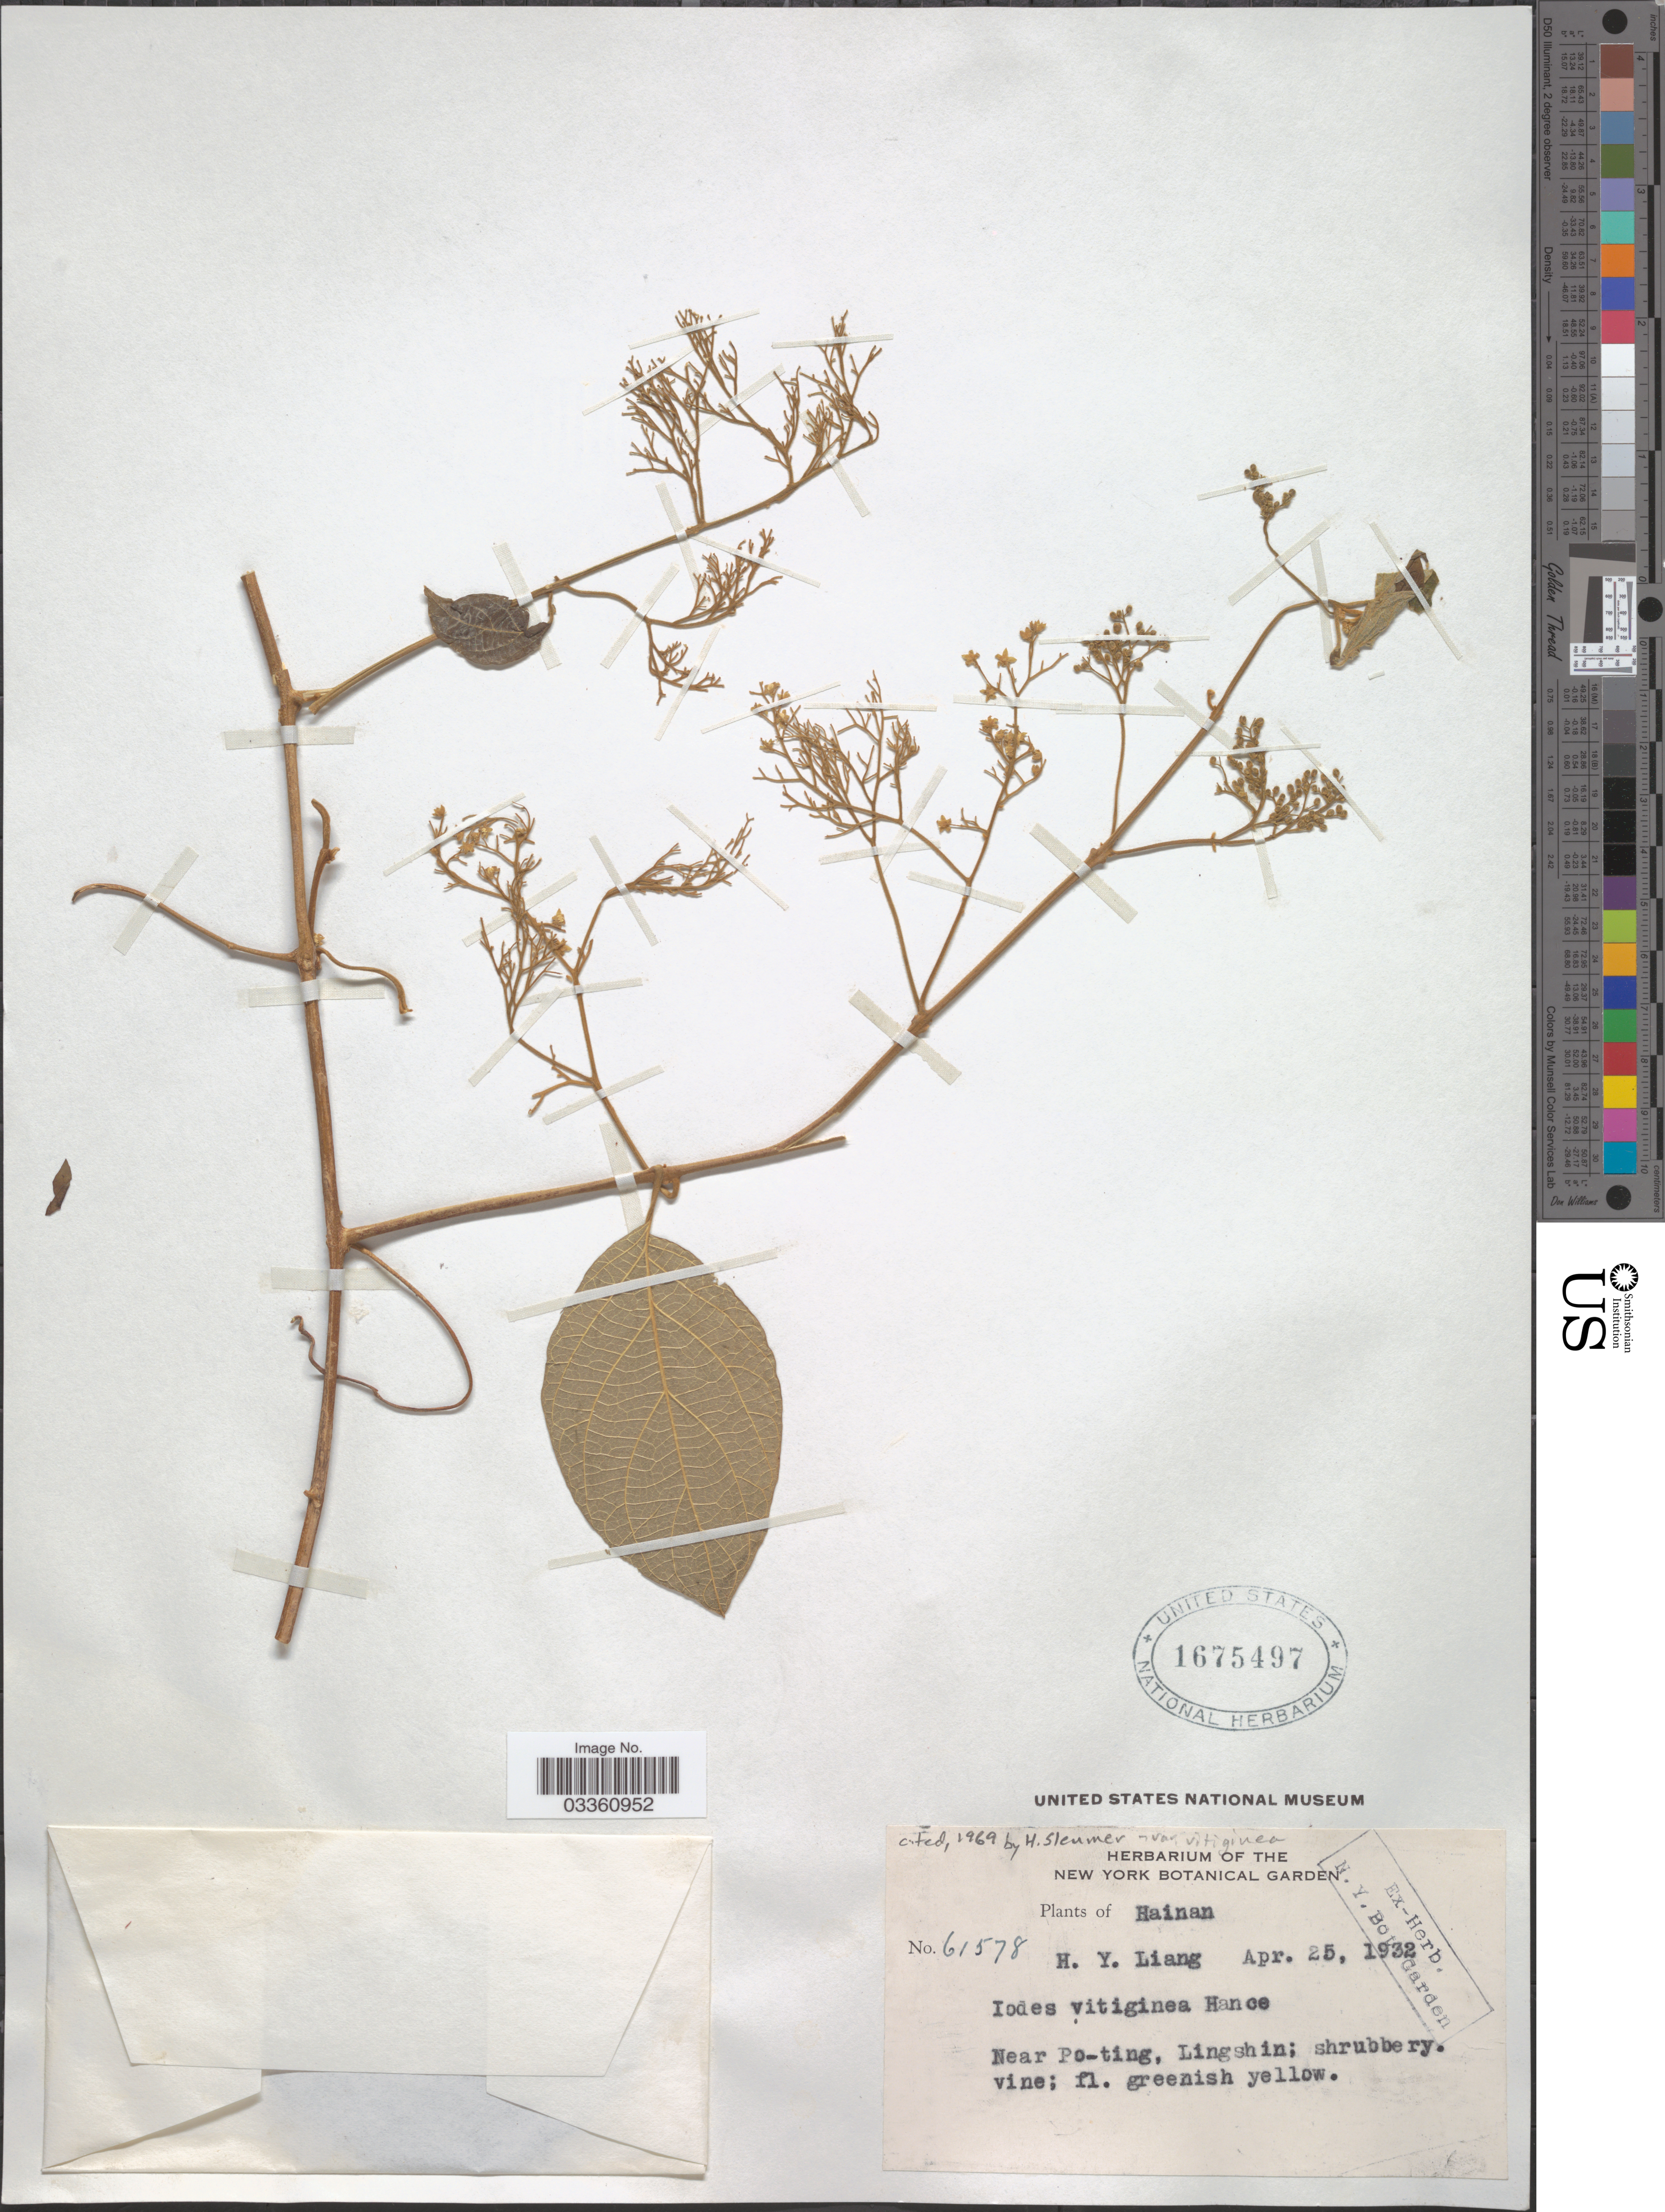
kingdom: Plantae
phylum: Tracheophyta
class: Magnoliopsida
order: Icacinales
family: Icacinaceae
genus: Iodes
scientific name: Iodes vitiginea var. vitiginea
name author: (Hance) Hance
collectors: H. Laing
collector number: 61578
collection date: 1932-04-25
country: China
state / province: Hainan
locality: Near Po-ting, Lingshin.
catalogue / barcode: US 1675497